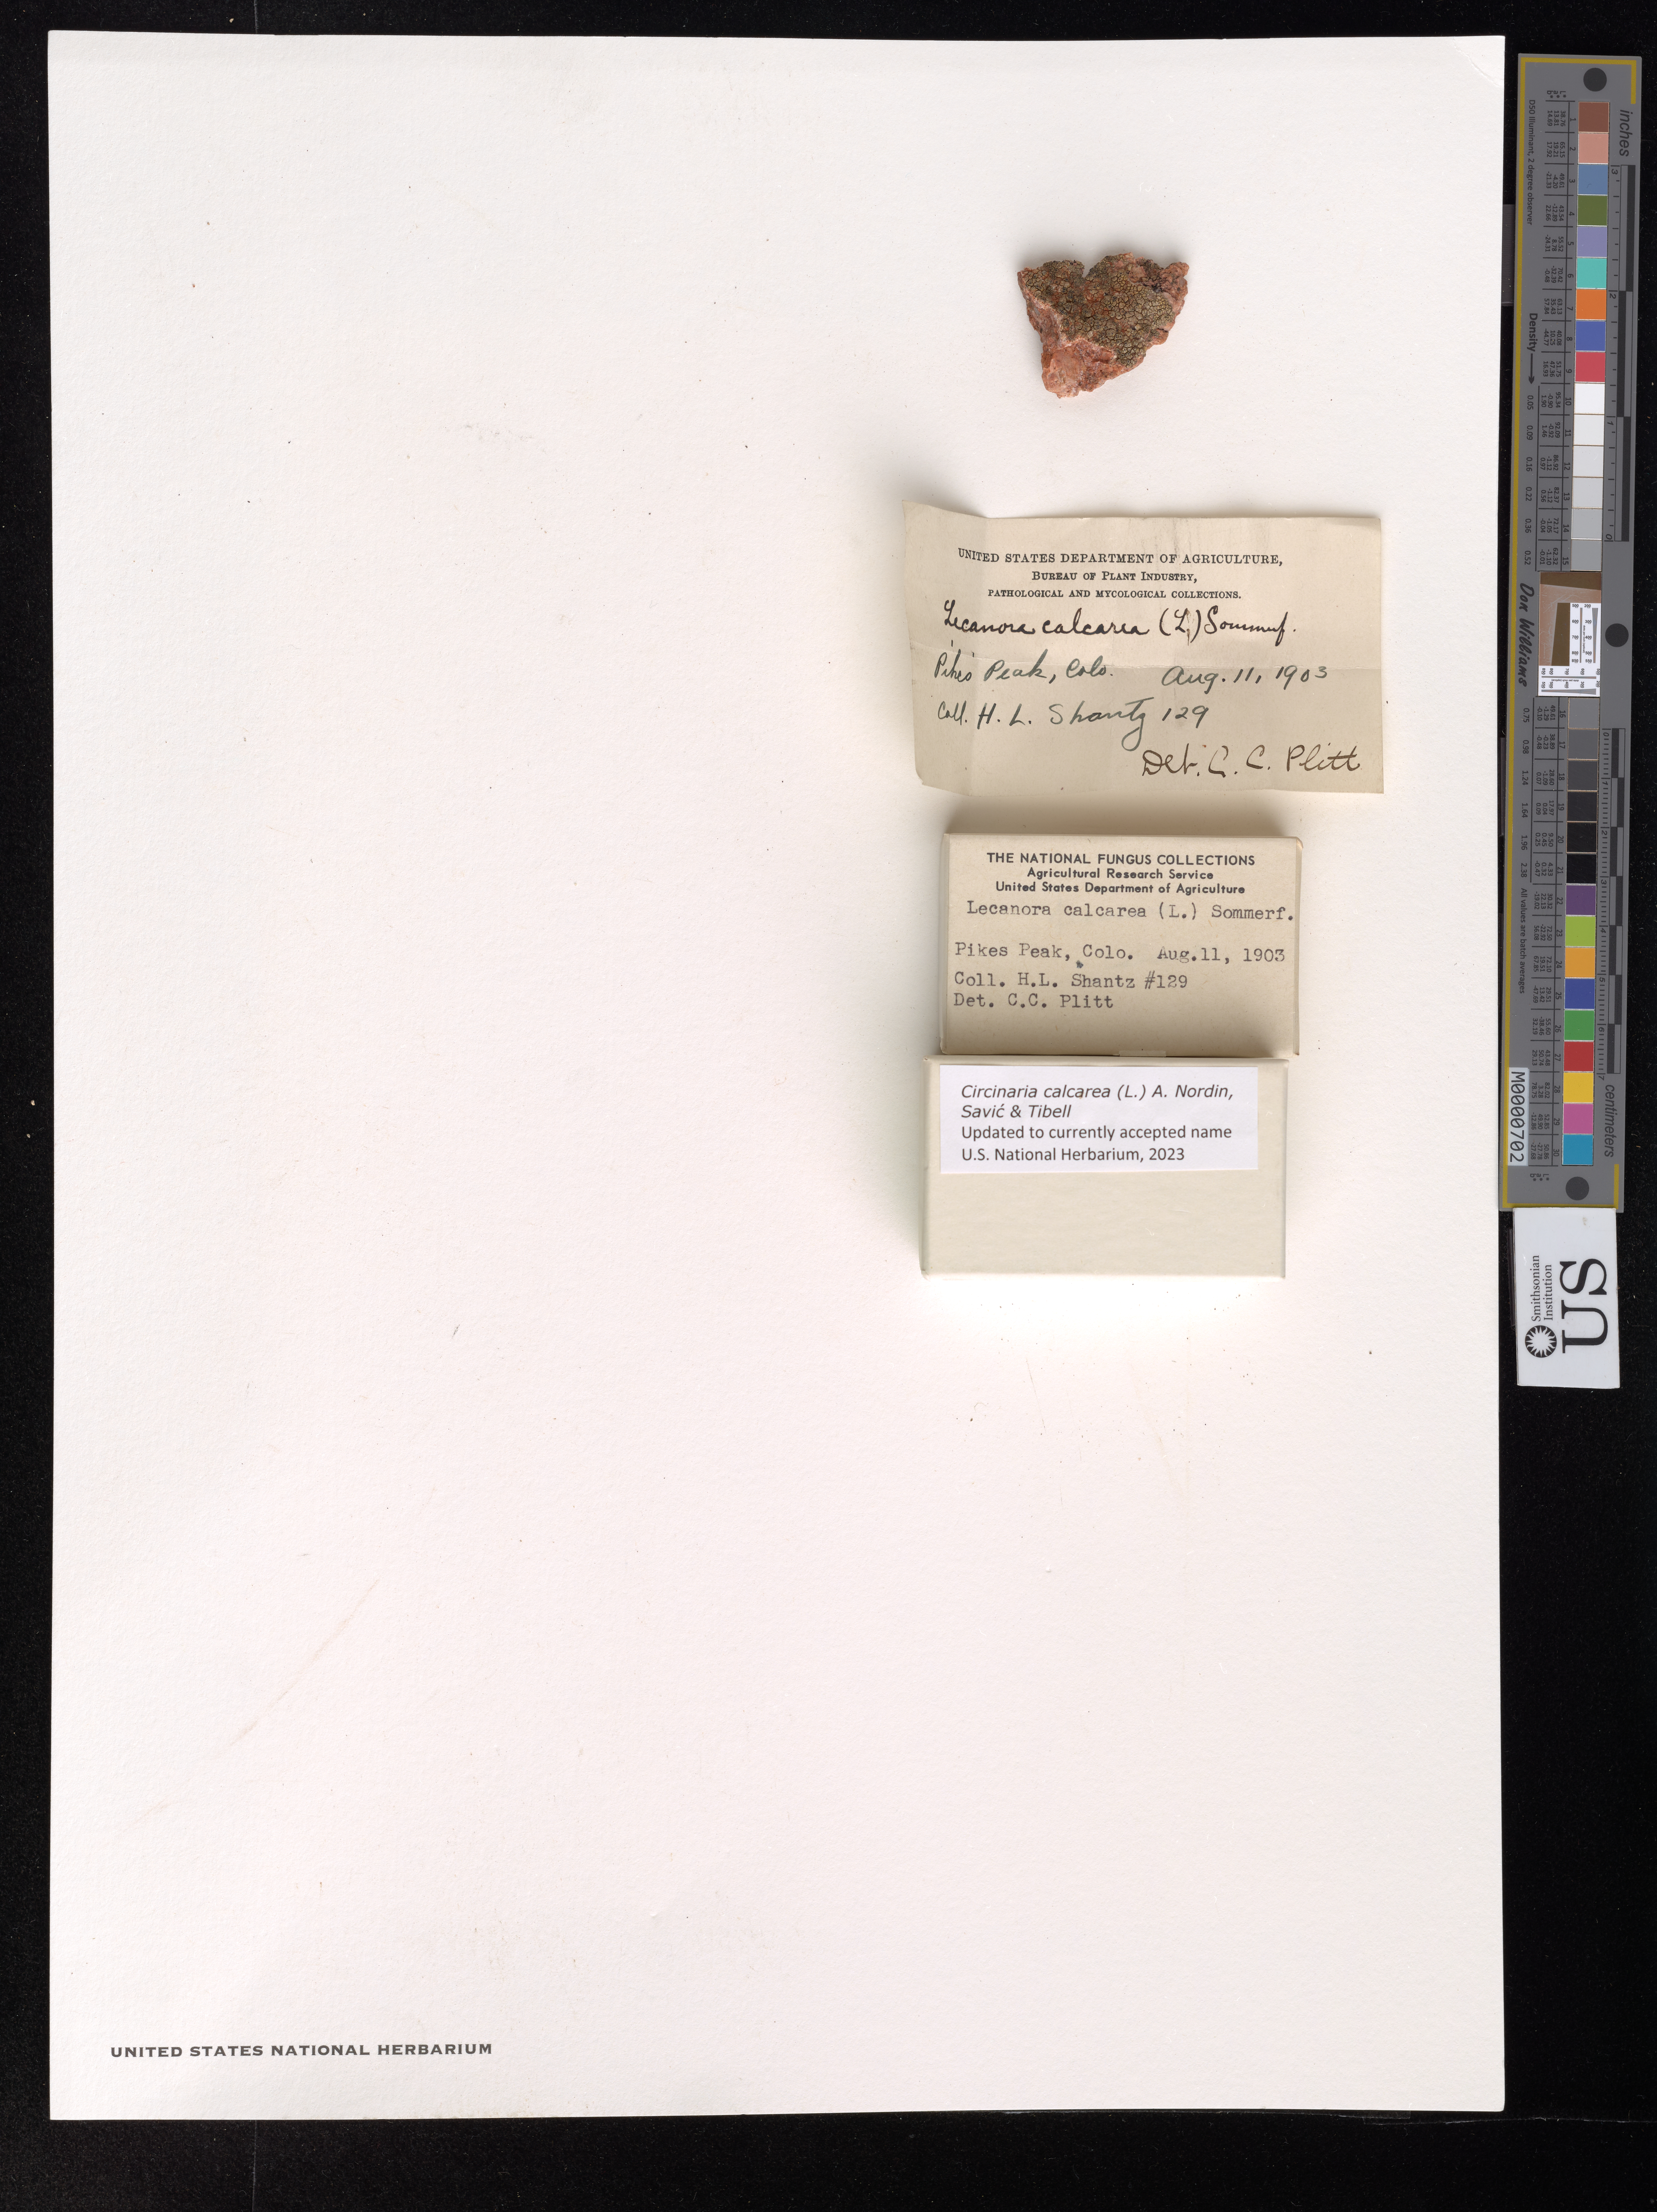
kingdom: Fungi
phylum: Ascomycota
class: Lecanoromycetes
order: Pertusariales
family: Megasporaceae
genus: Circinaria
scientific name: Circinaria calcarea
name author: (L.) A. Nordin et al.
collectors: H. Shantz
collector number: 129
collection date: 1903-08-11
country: United States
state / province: Colorado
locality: Pikes Peak.